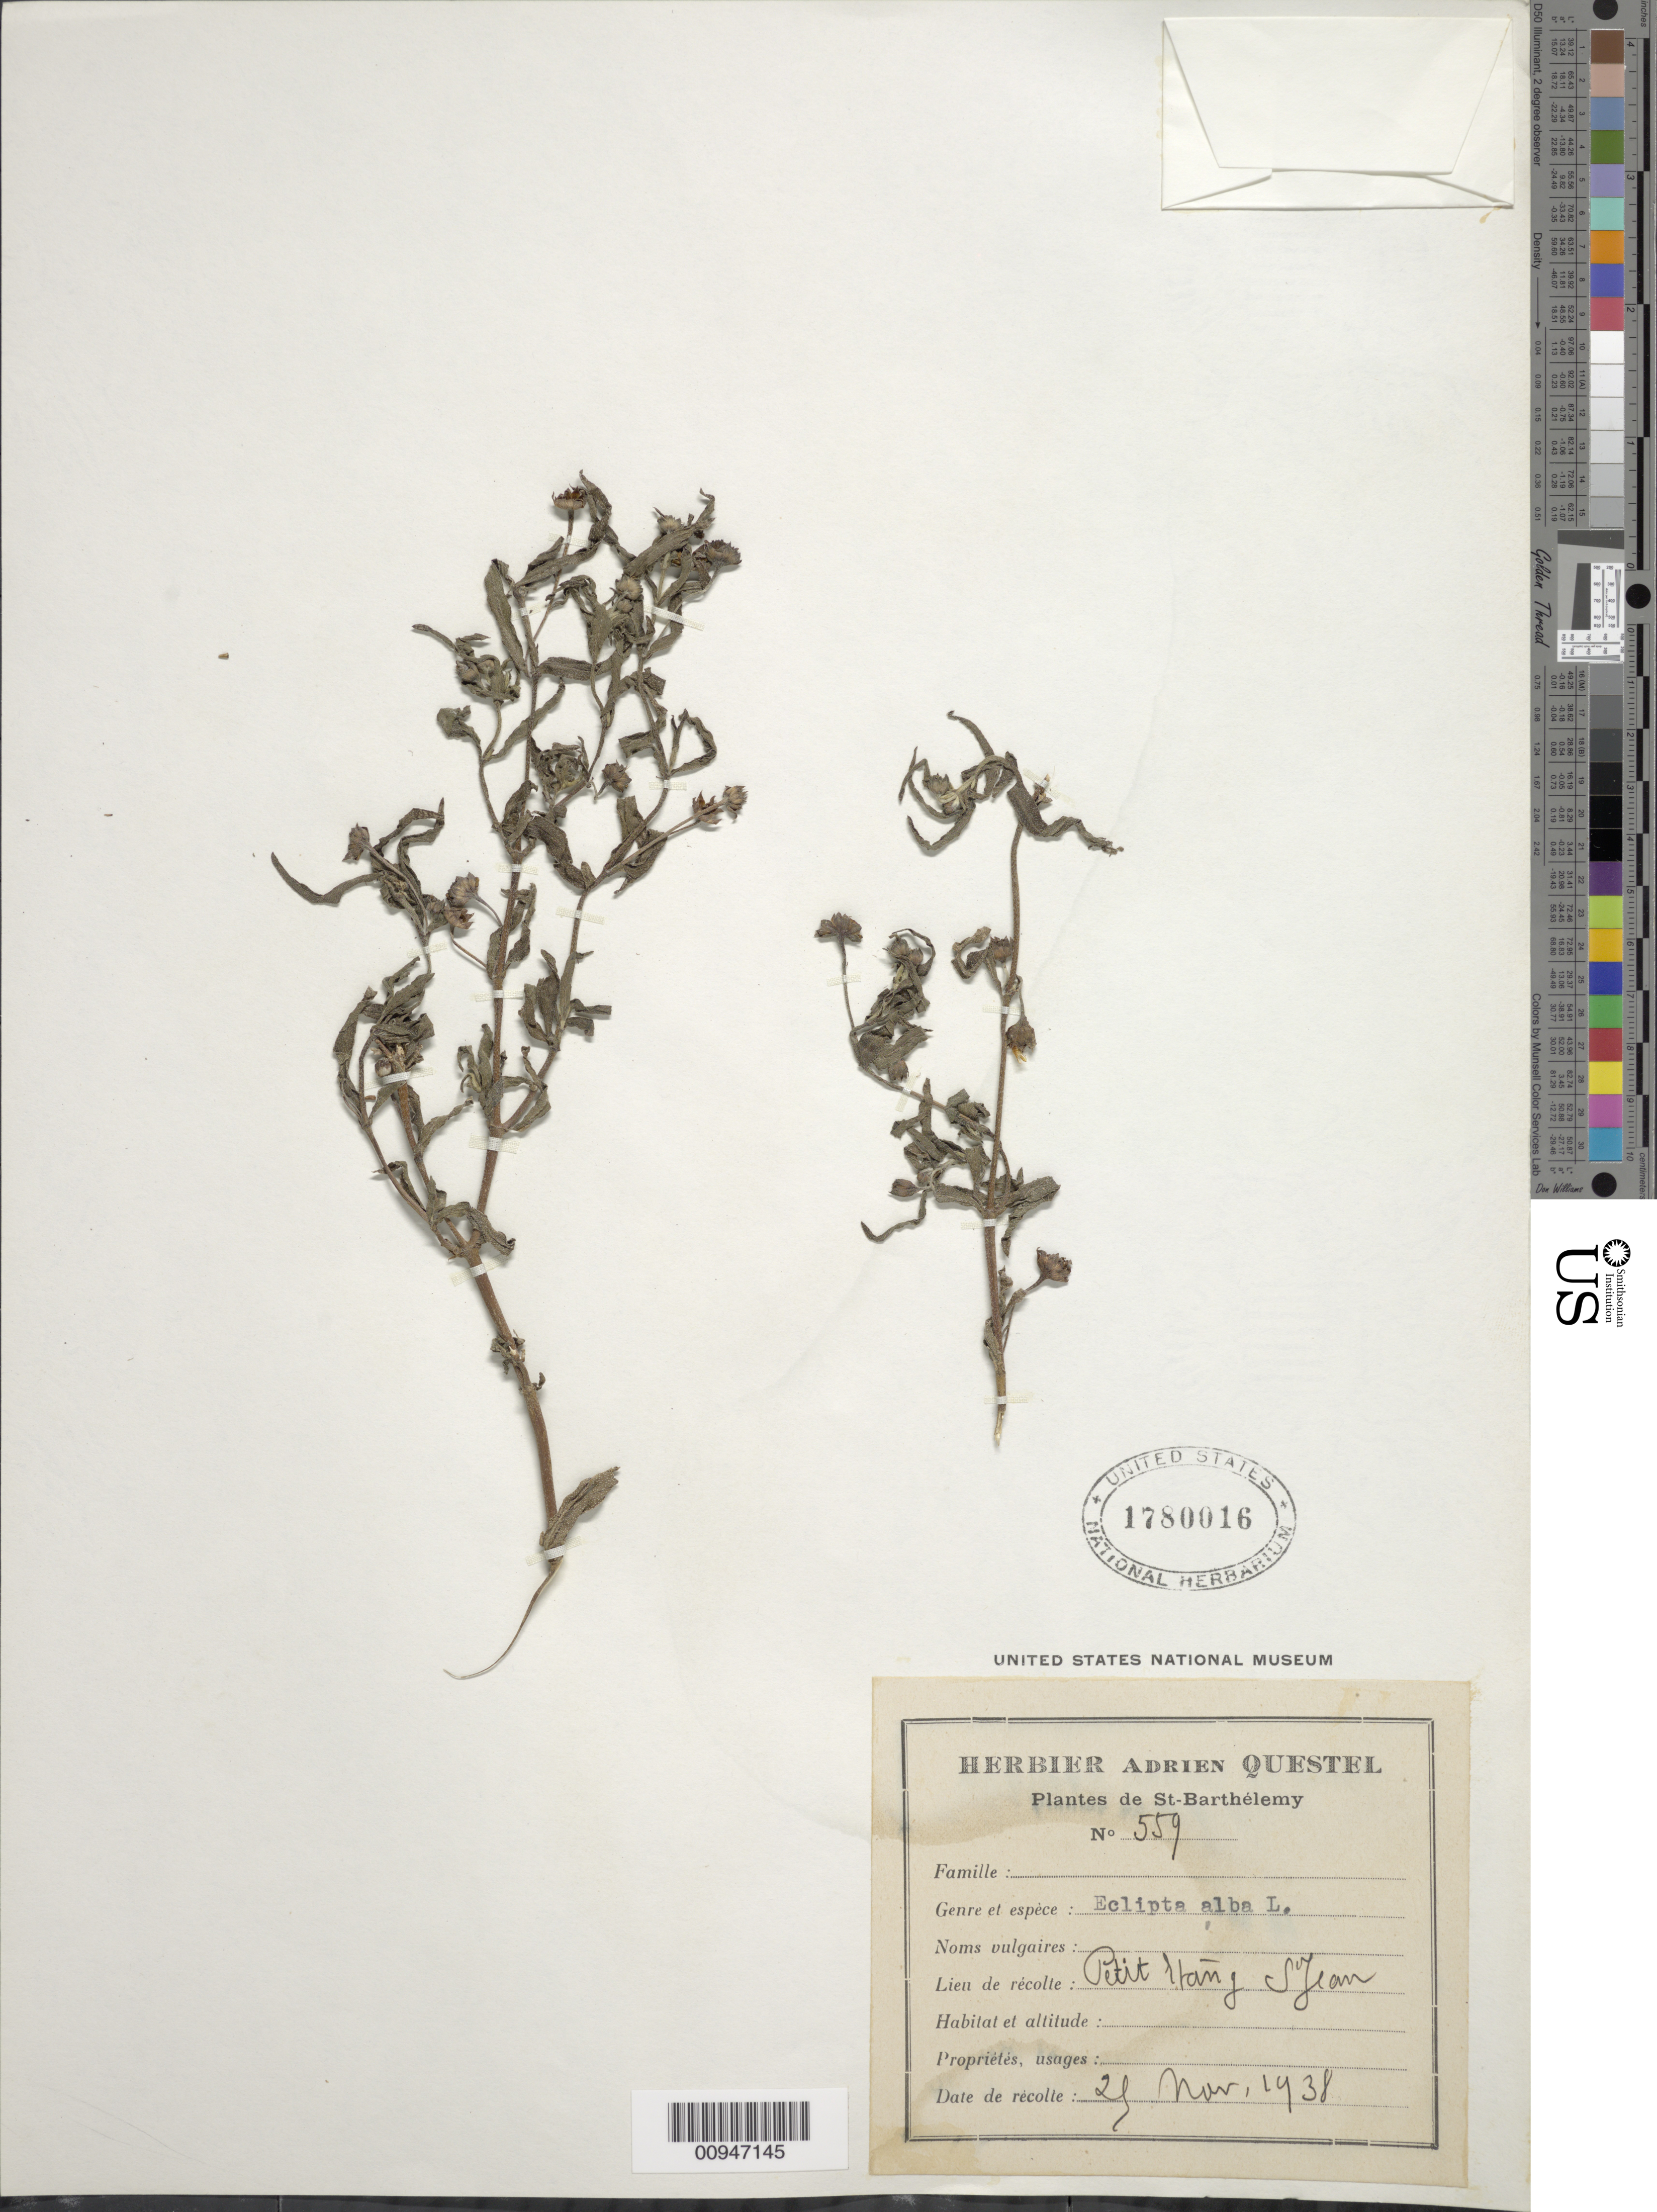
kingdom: Plantae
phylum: Tracheophyta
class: Magnoliopsida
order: Asterales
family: Asteraceae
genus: Eclipta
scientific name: Eclipta alba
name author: (L.) Hassk.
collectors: A. Questel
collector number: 559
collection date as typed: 29 Nov 1938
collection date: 1938-11-29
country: Saint Barthélemy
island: St. Barthélemy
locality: Petit ?, St. Jean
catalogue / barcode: US 1780016